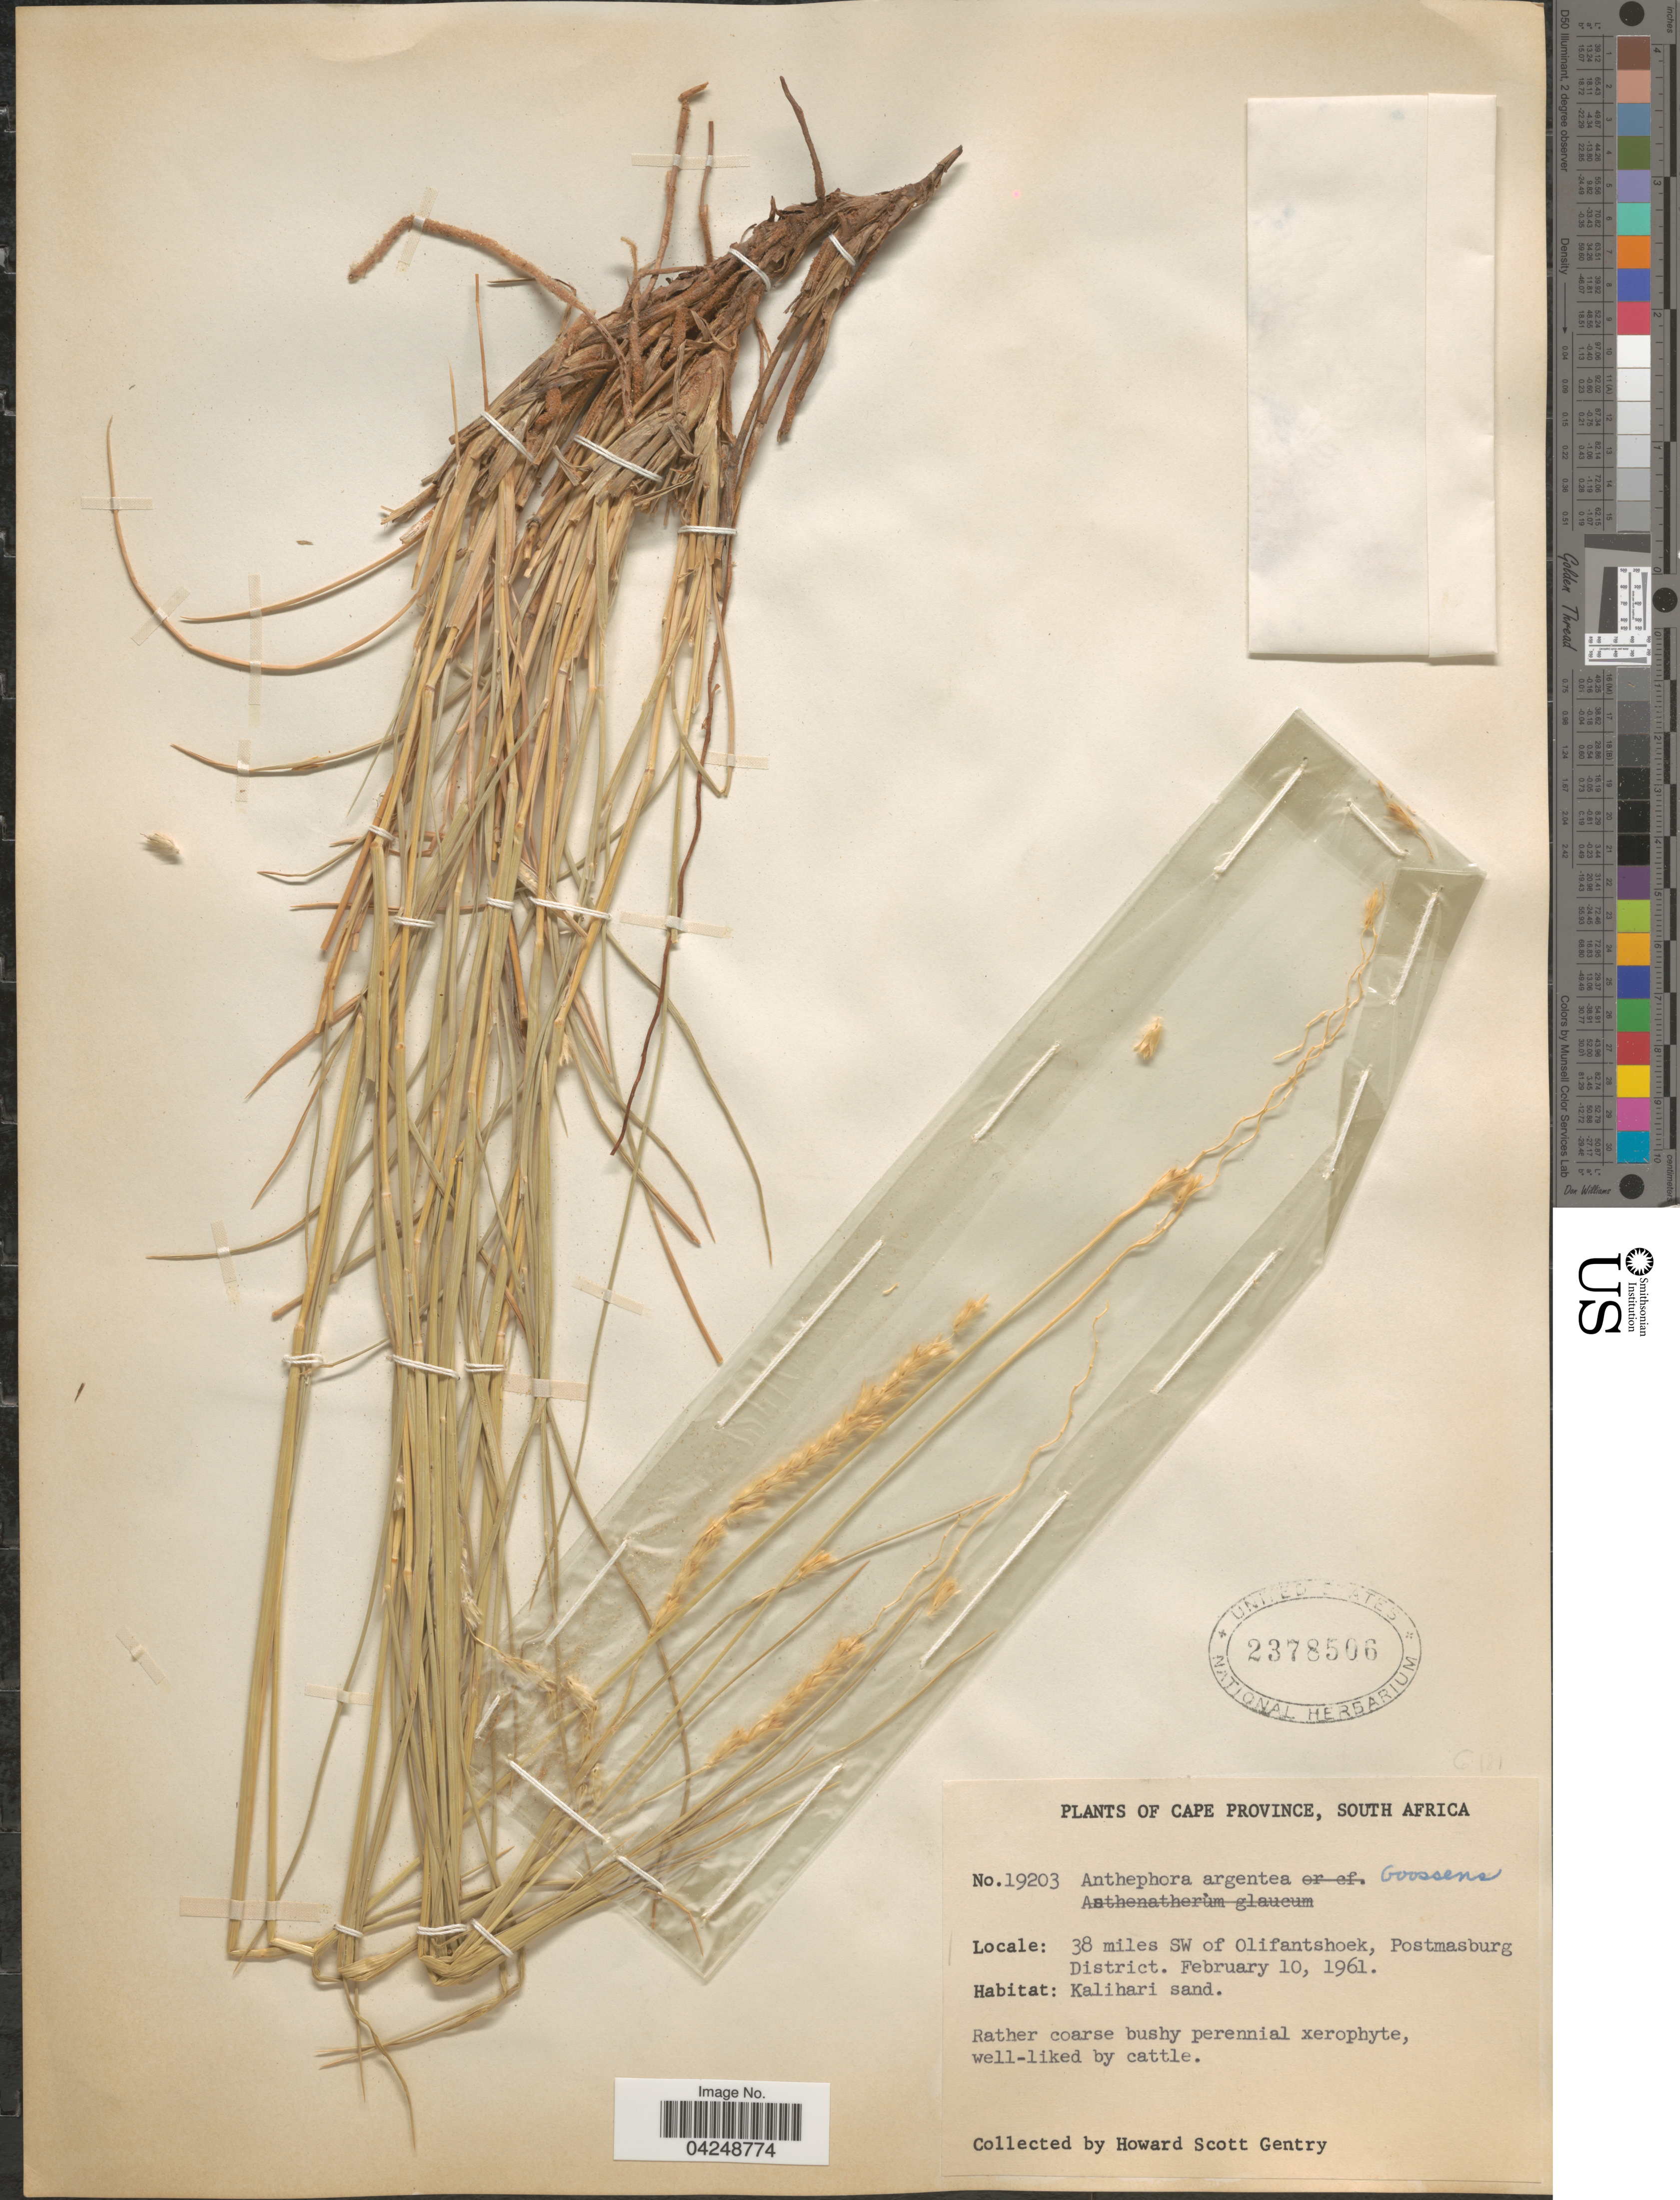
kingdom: Plantae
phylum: Tracheophyta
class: Liliopsida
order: Poales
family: Poaceae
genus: Anthephora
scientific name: Anthephora argentea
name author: Gooss.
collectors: H. S. Gentry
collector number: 19203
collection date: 1961-02-10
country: South Africa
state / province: Northern Cape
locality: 38 miles SW of Olifantshoek, Postmasburg District. Kalihari sand.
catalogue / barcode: US 2378506